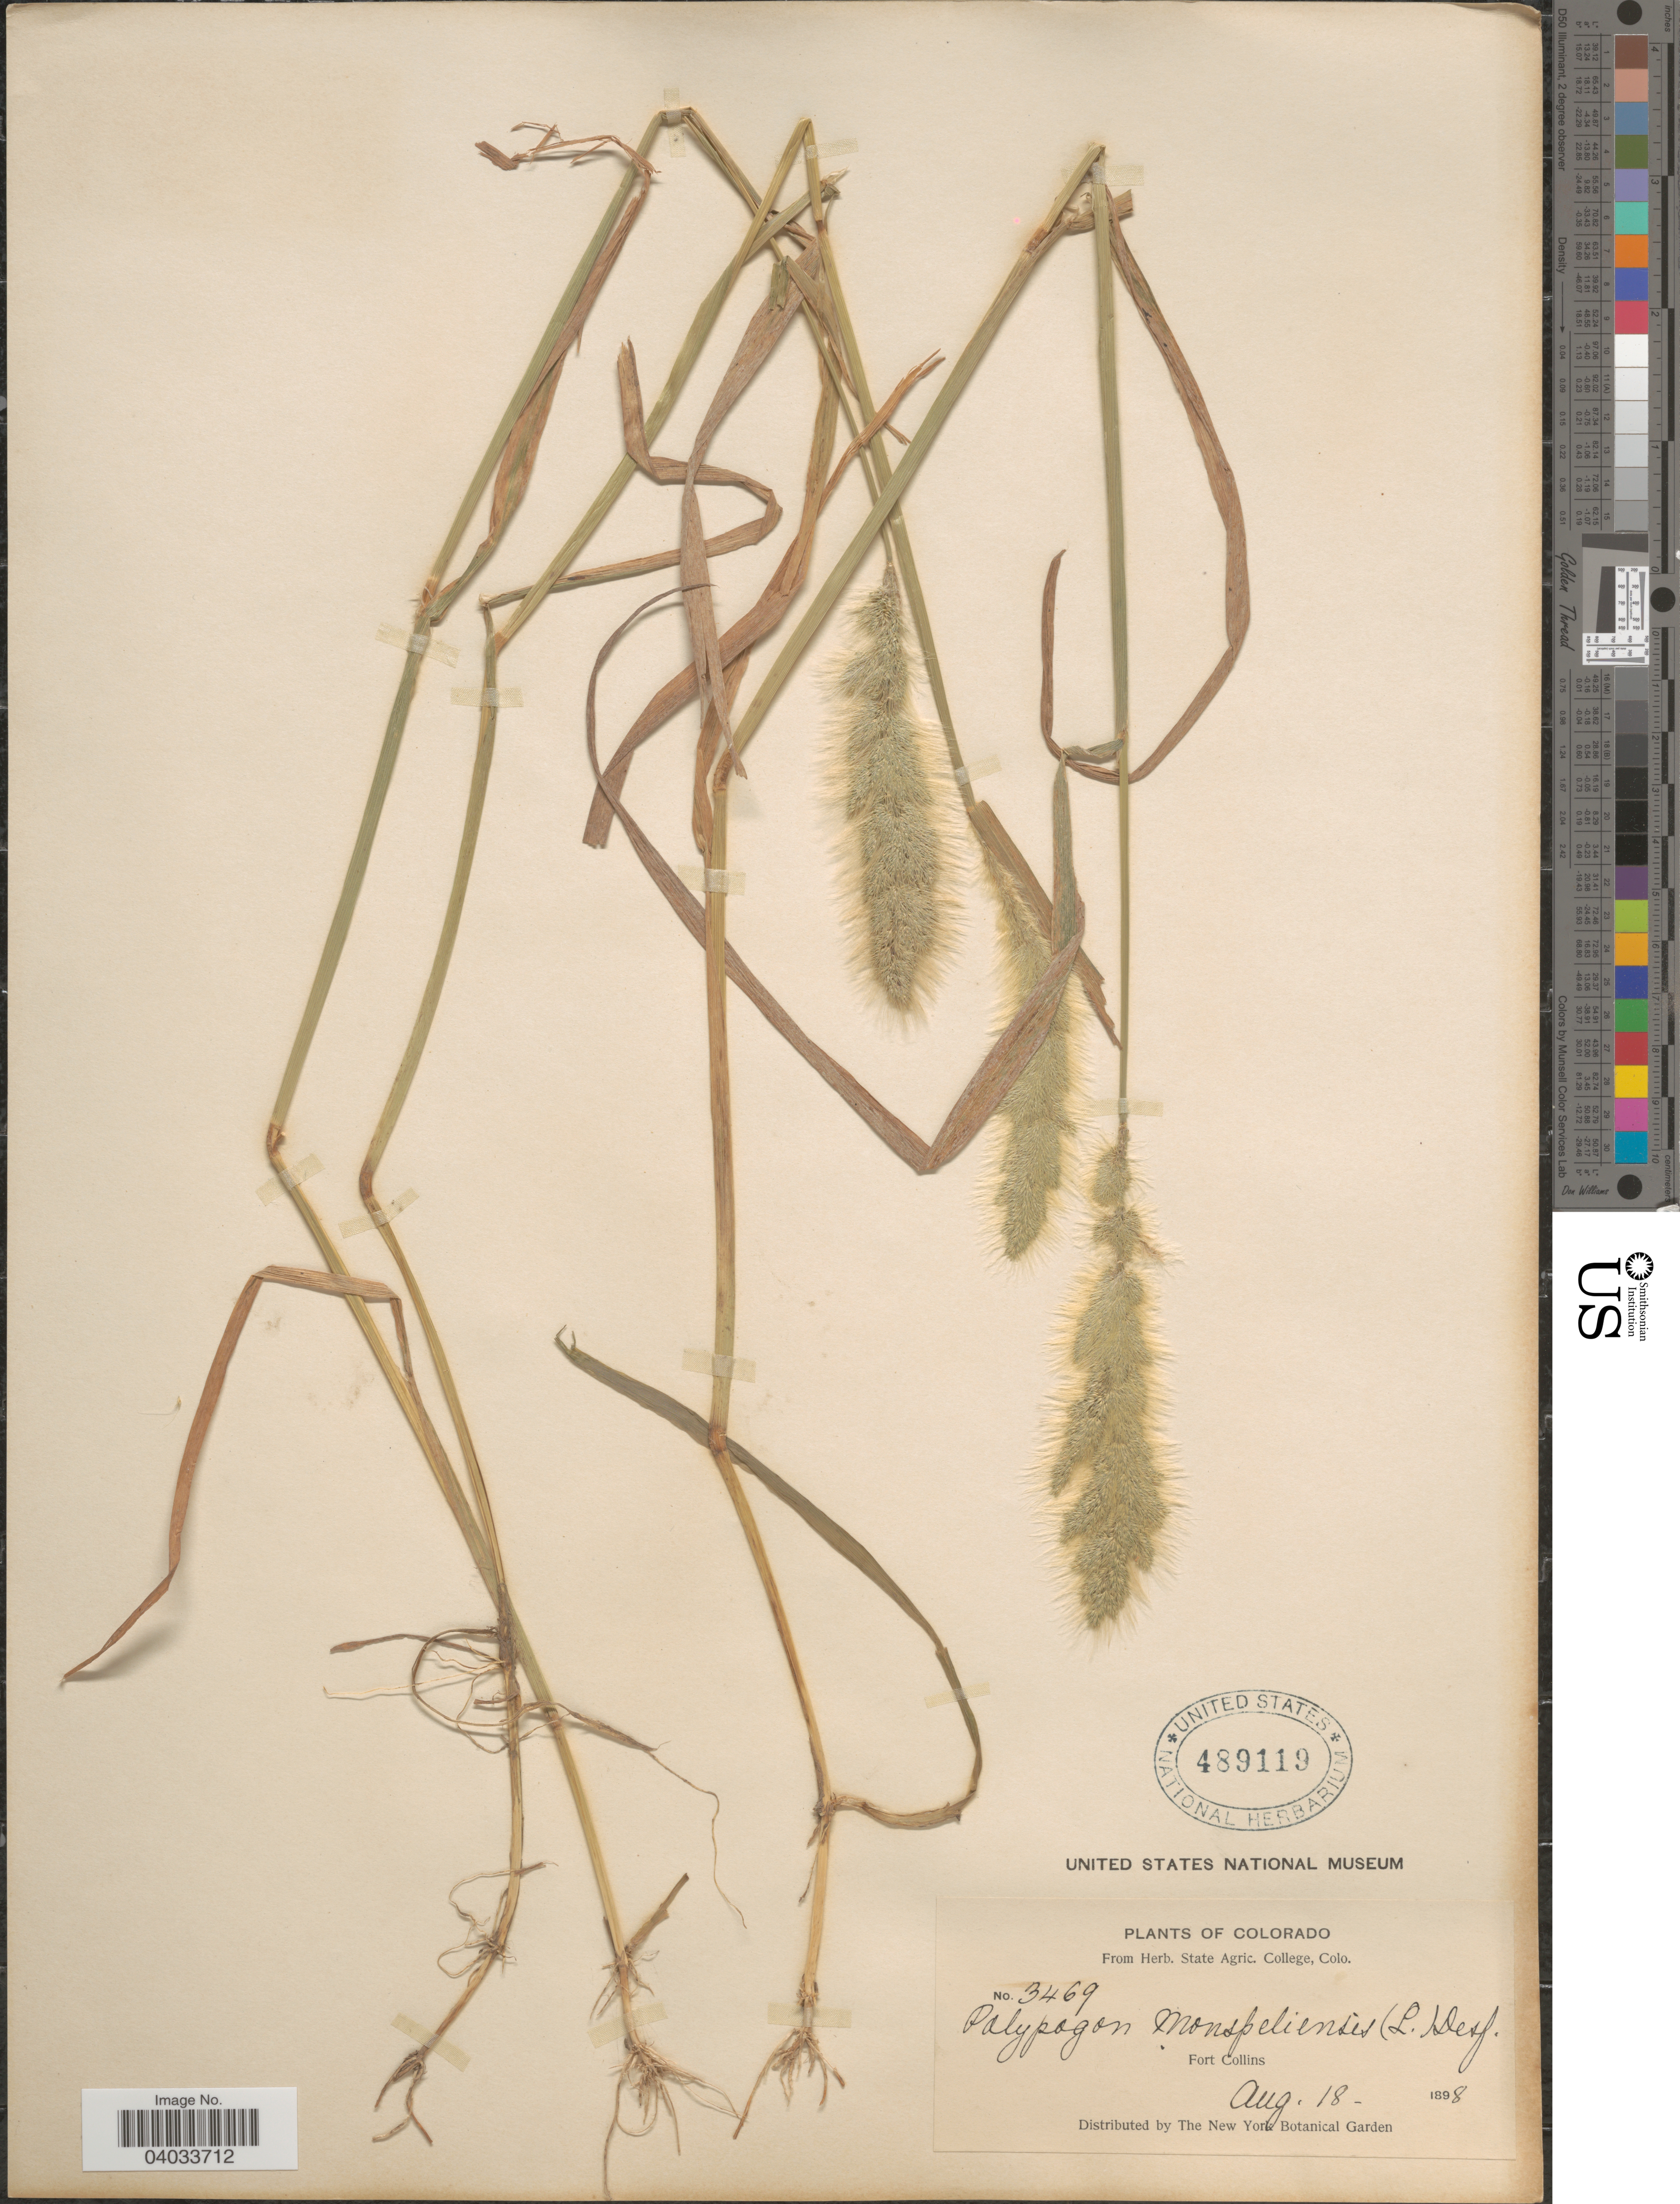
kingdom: Plantae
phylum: Tracheophyta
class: Liliopsida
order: Poales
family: Poaceae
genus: Polypogon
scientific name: Polypogon monspeliensis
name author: (L.) Desf.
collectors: ex herb. State Agric. College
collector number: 3469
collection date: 1898-08-18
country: United States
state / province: Colorado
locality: Fort Collins.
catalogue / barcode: US 489119